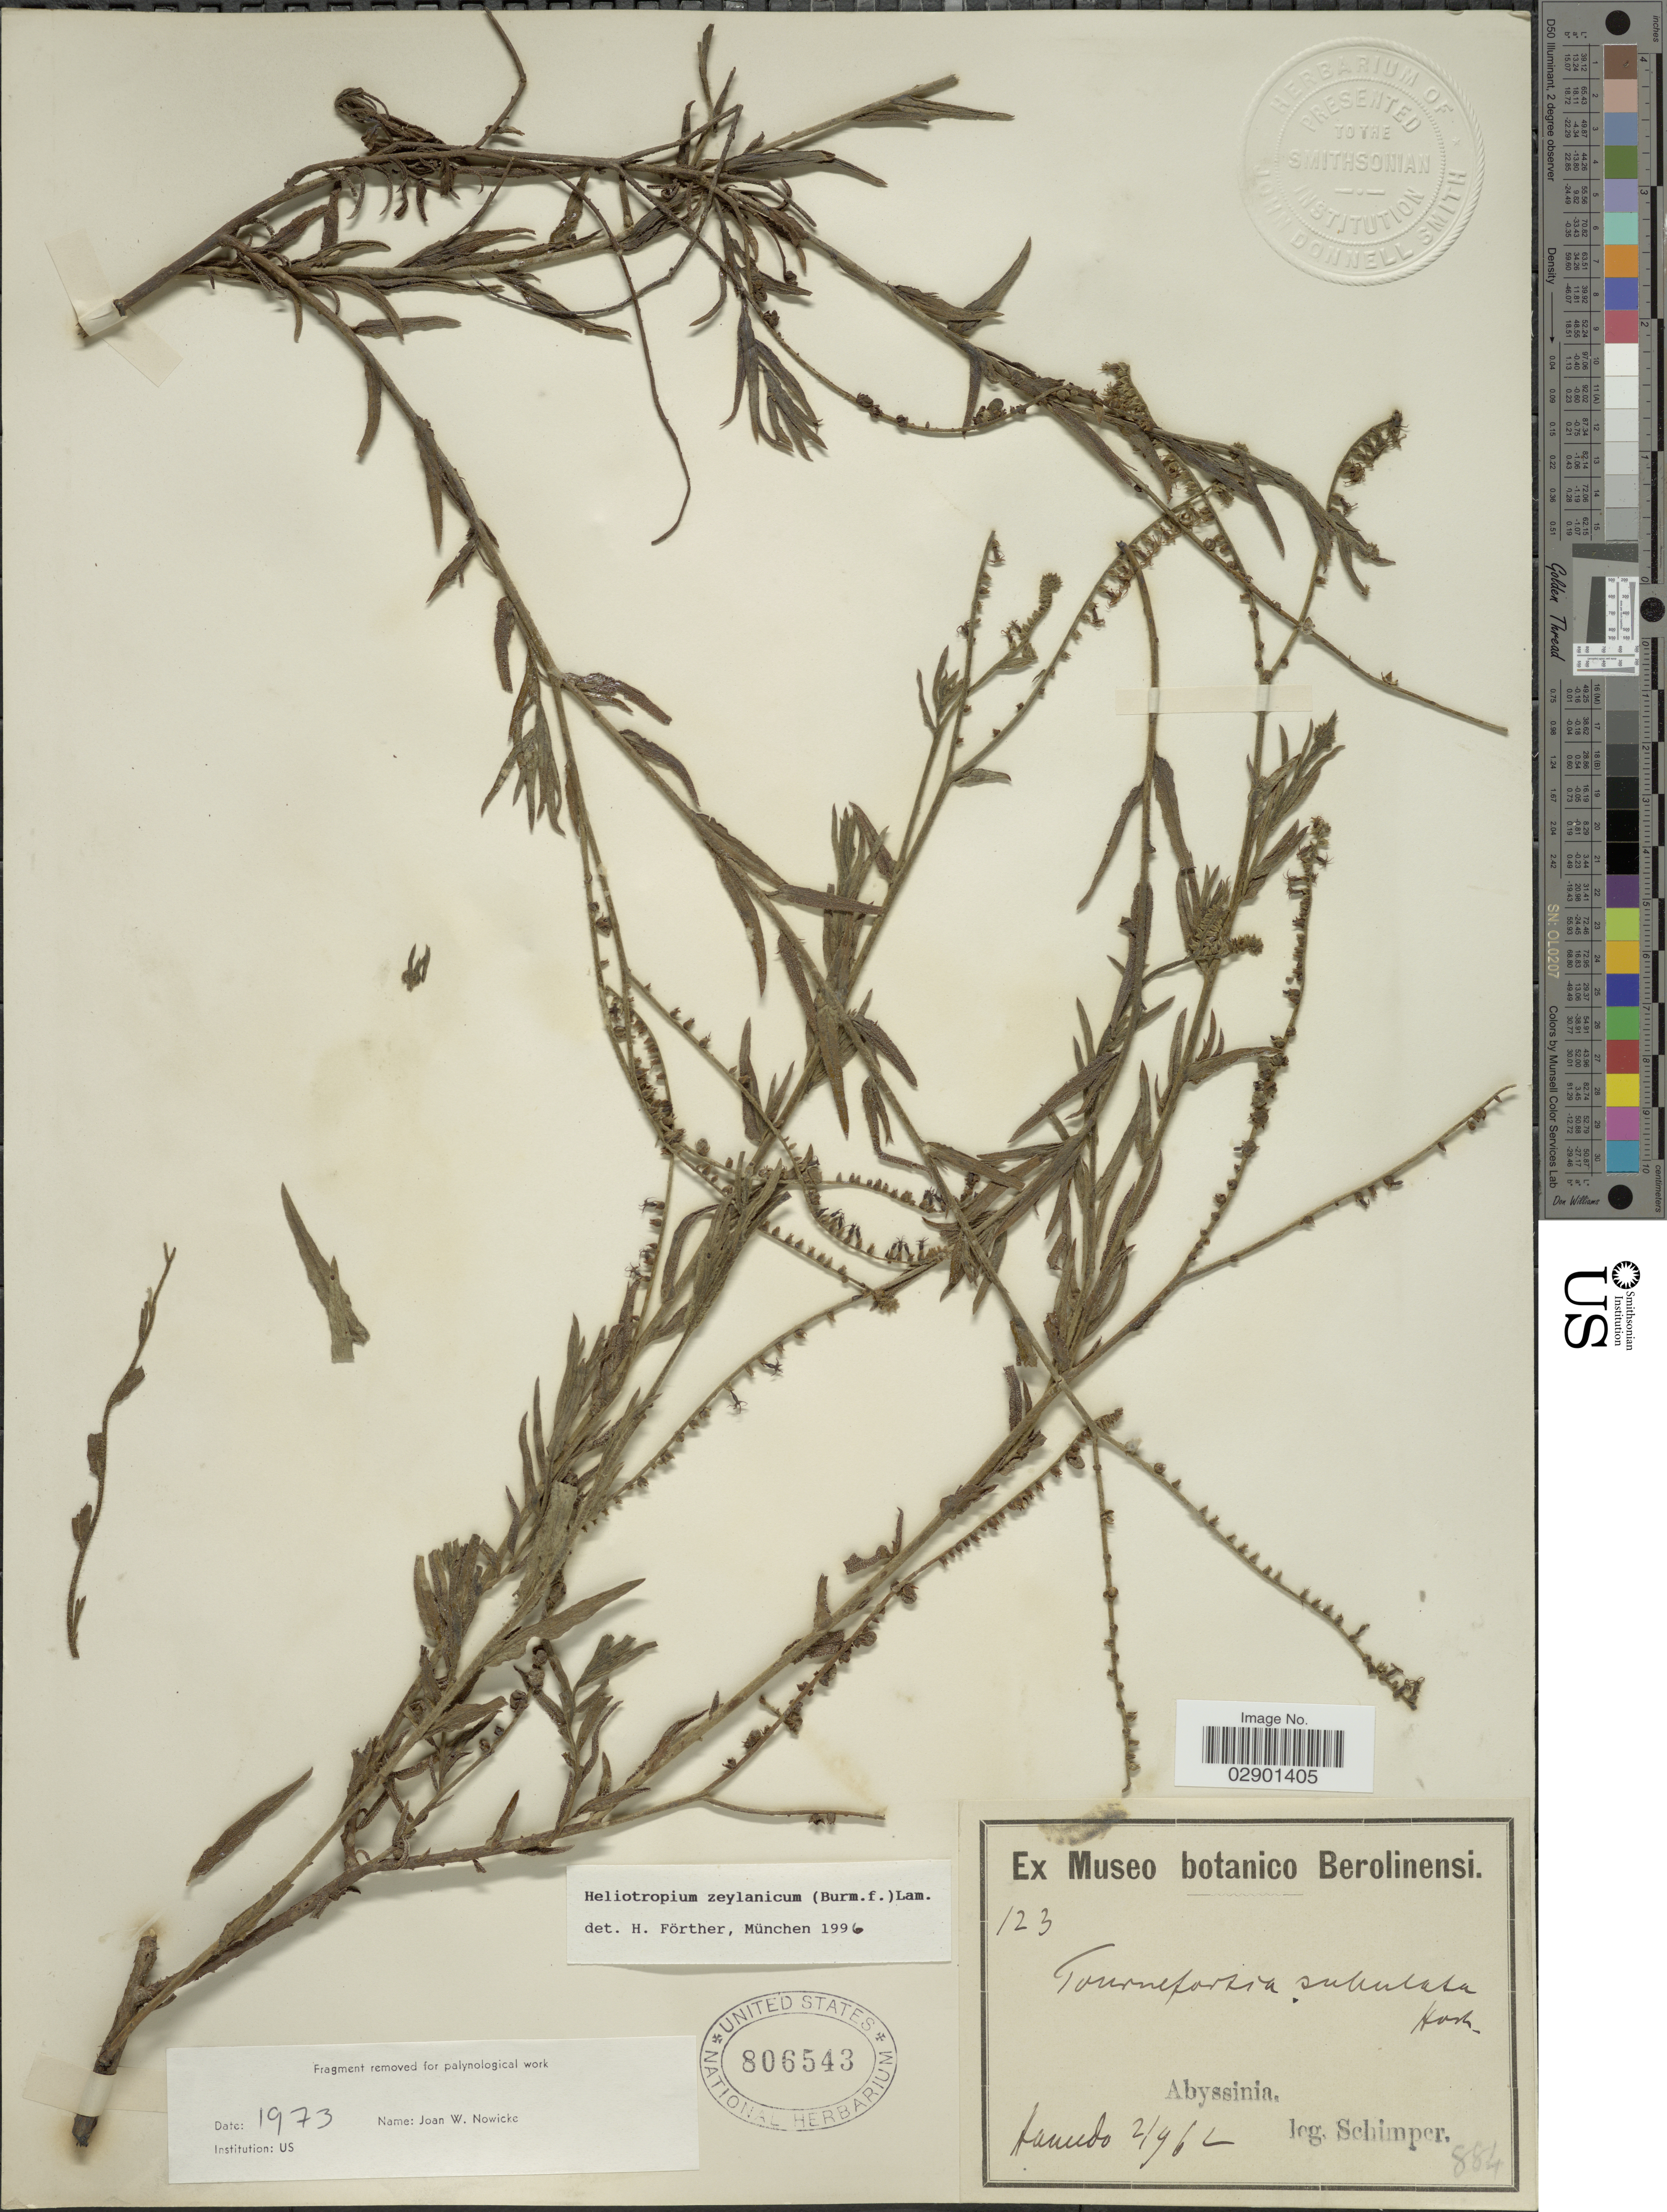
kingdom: Plantae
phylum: Tracheophyta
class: Magnoliopsida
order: Boraginales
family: Heliotropiaceae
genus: Heliotropium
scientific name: Heliotropium zeylanicum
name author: Lam.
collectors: -. Schimper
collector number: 123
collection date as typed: Transcribed d/m/y: 2/9/62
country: Eritrea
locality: Abyssinia. Hamedo.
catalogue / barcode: US 806543